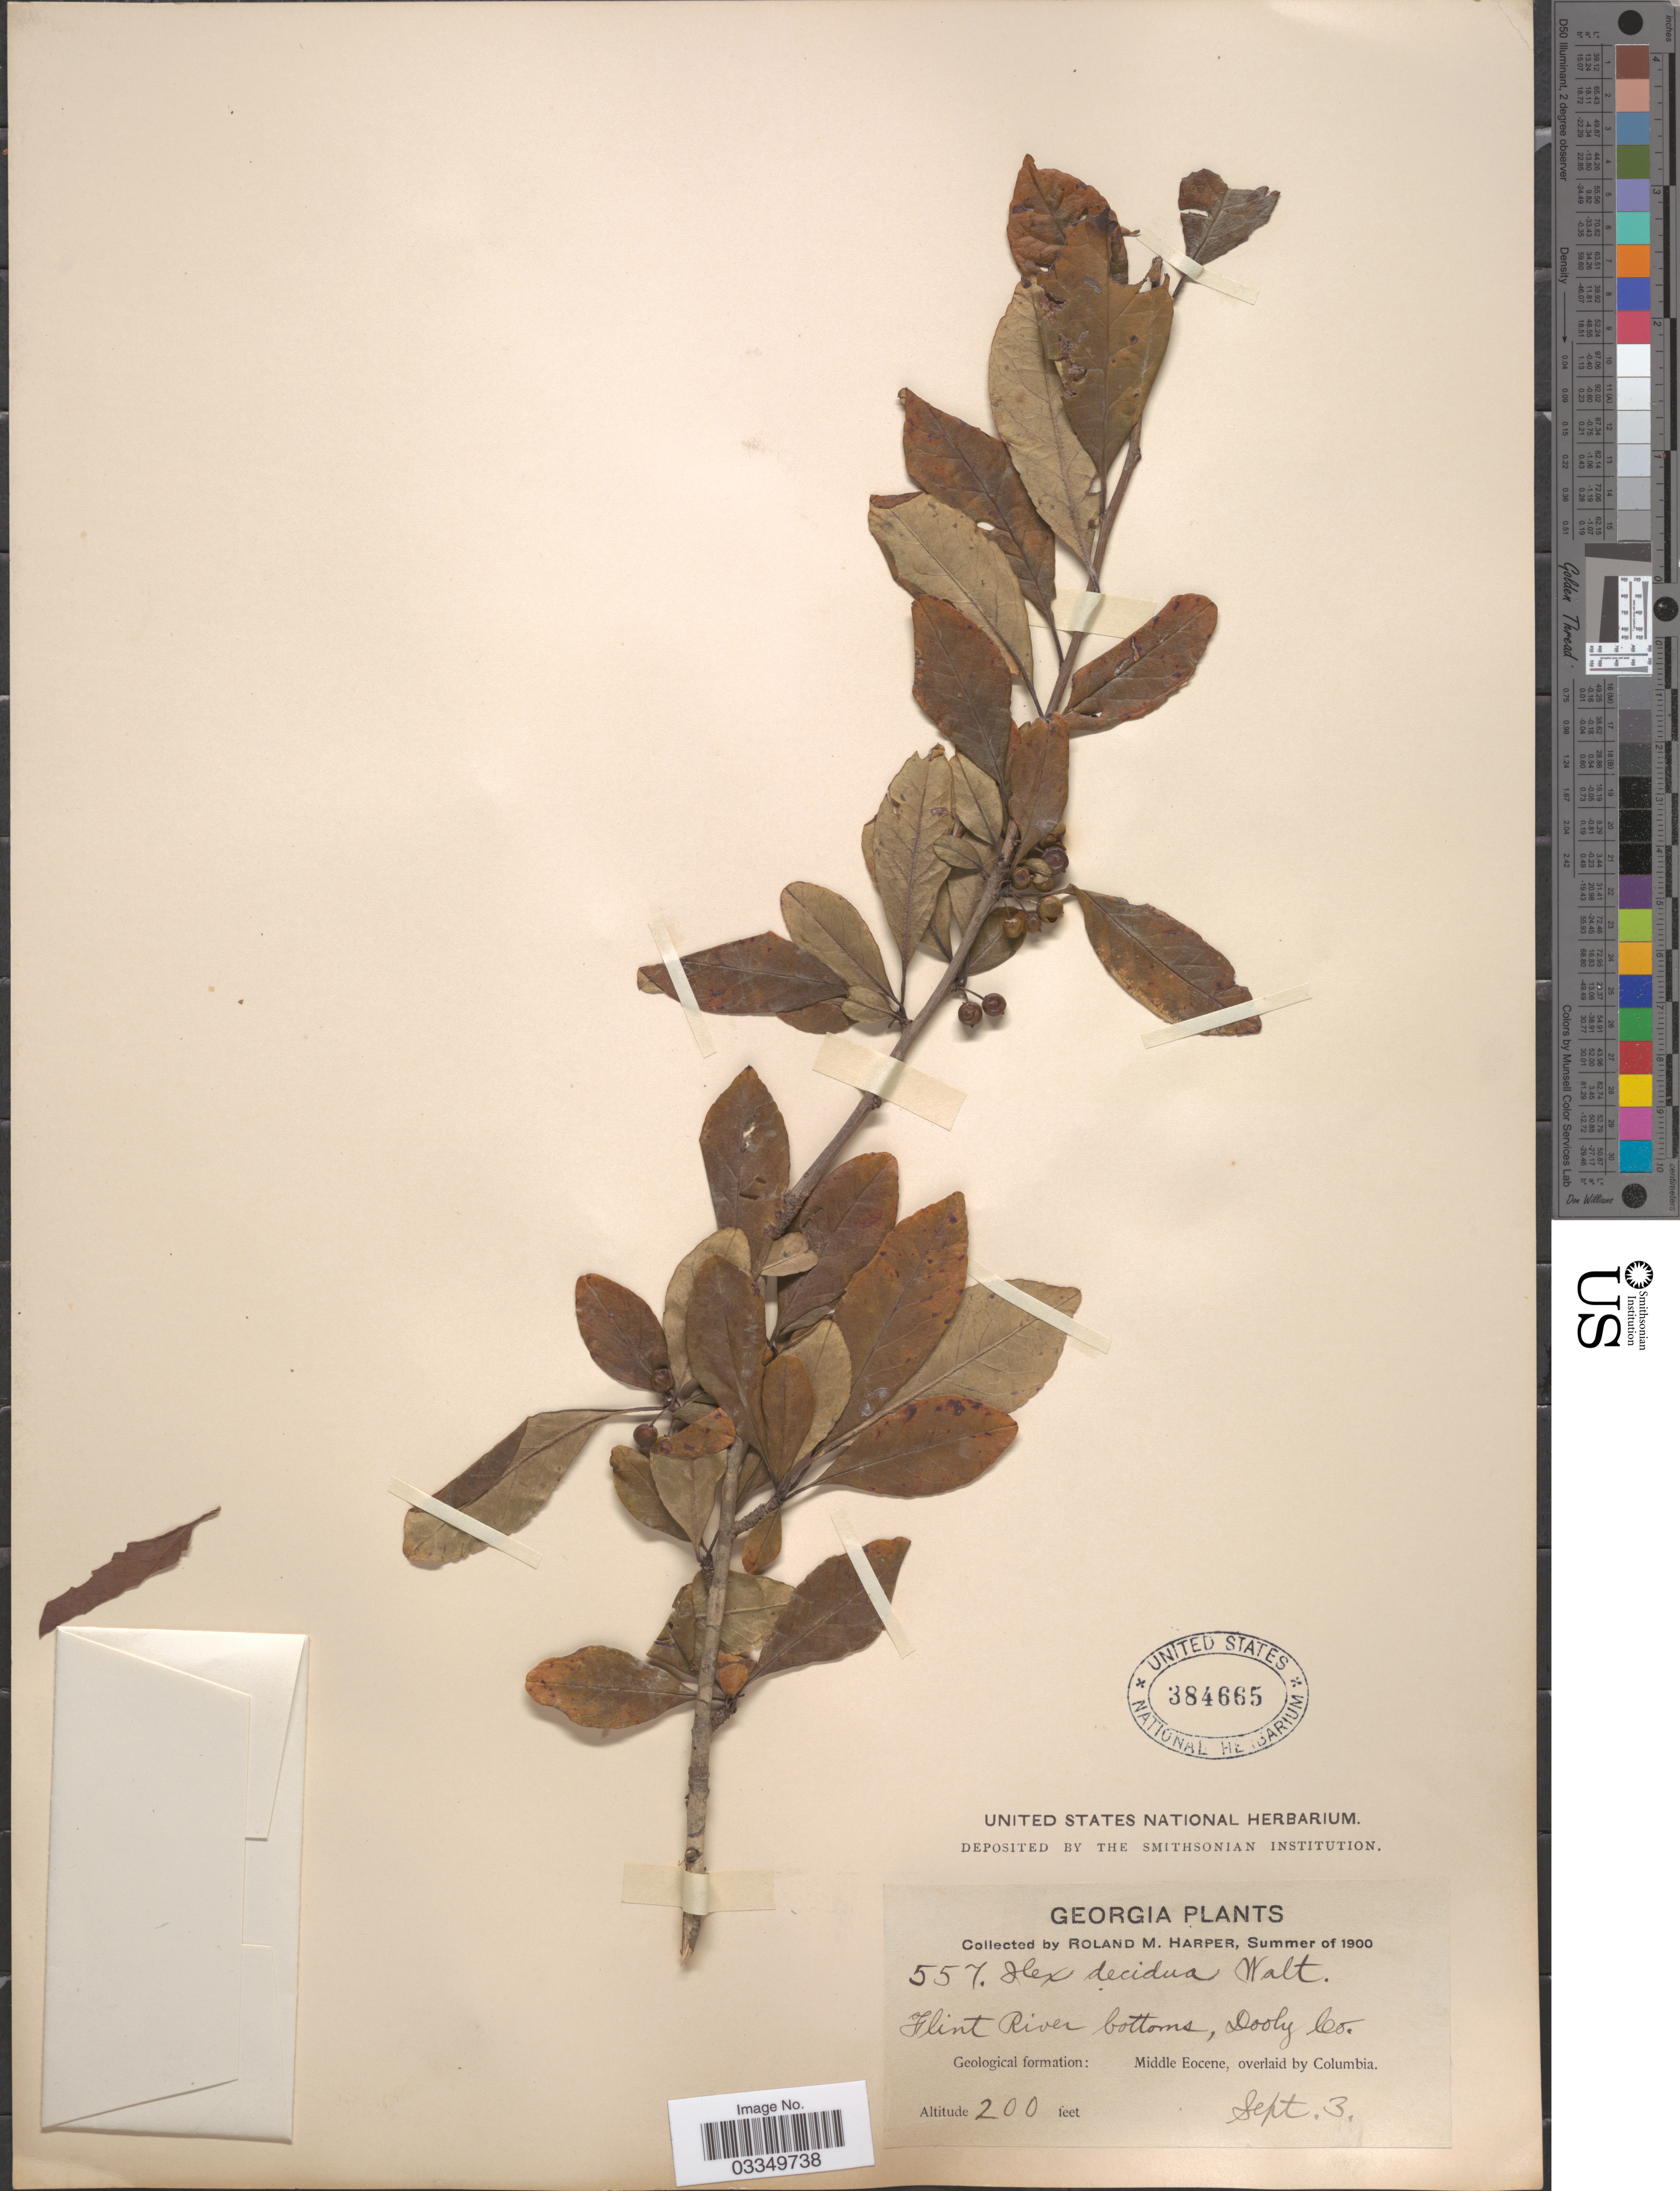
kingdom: Plantae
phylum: Tracheophyta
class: Magnoliopsida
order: Aquifoliales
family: Aquifoliaceae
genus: Ilex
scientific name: Ilex decidua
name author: Walter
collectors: R. M. Harper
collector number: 557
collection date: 1900-09-03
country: United States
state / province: Georgia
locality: Flint River bottoms, Dooly Co.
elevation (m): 61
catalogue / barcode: US 384665